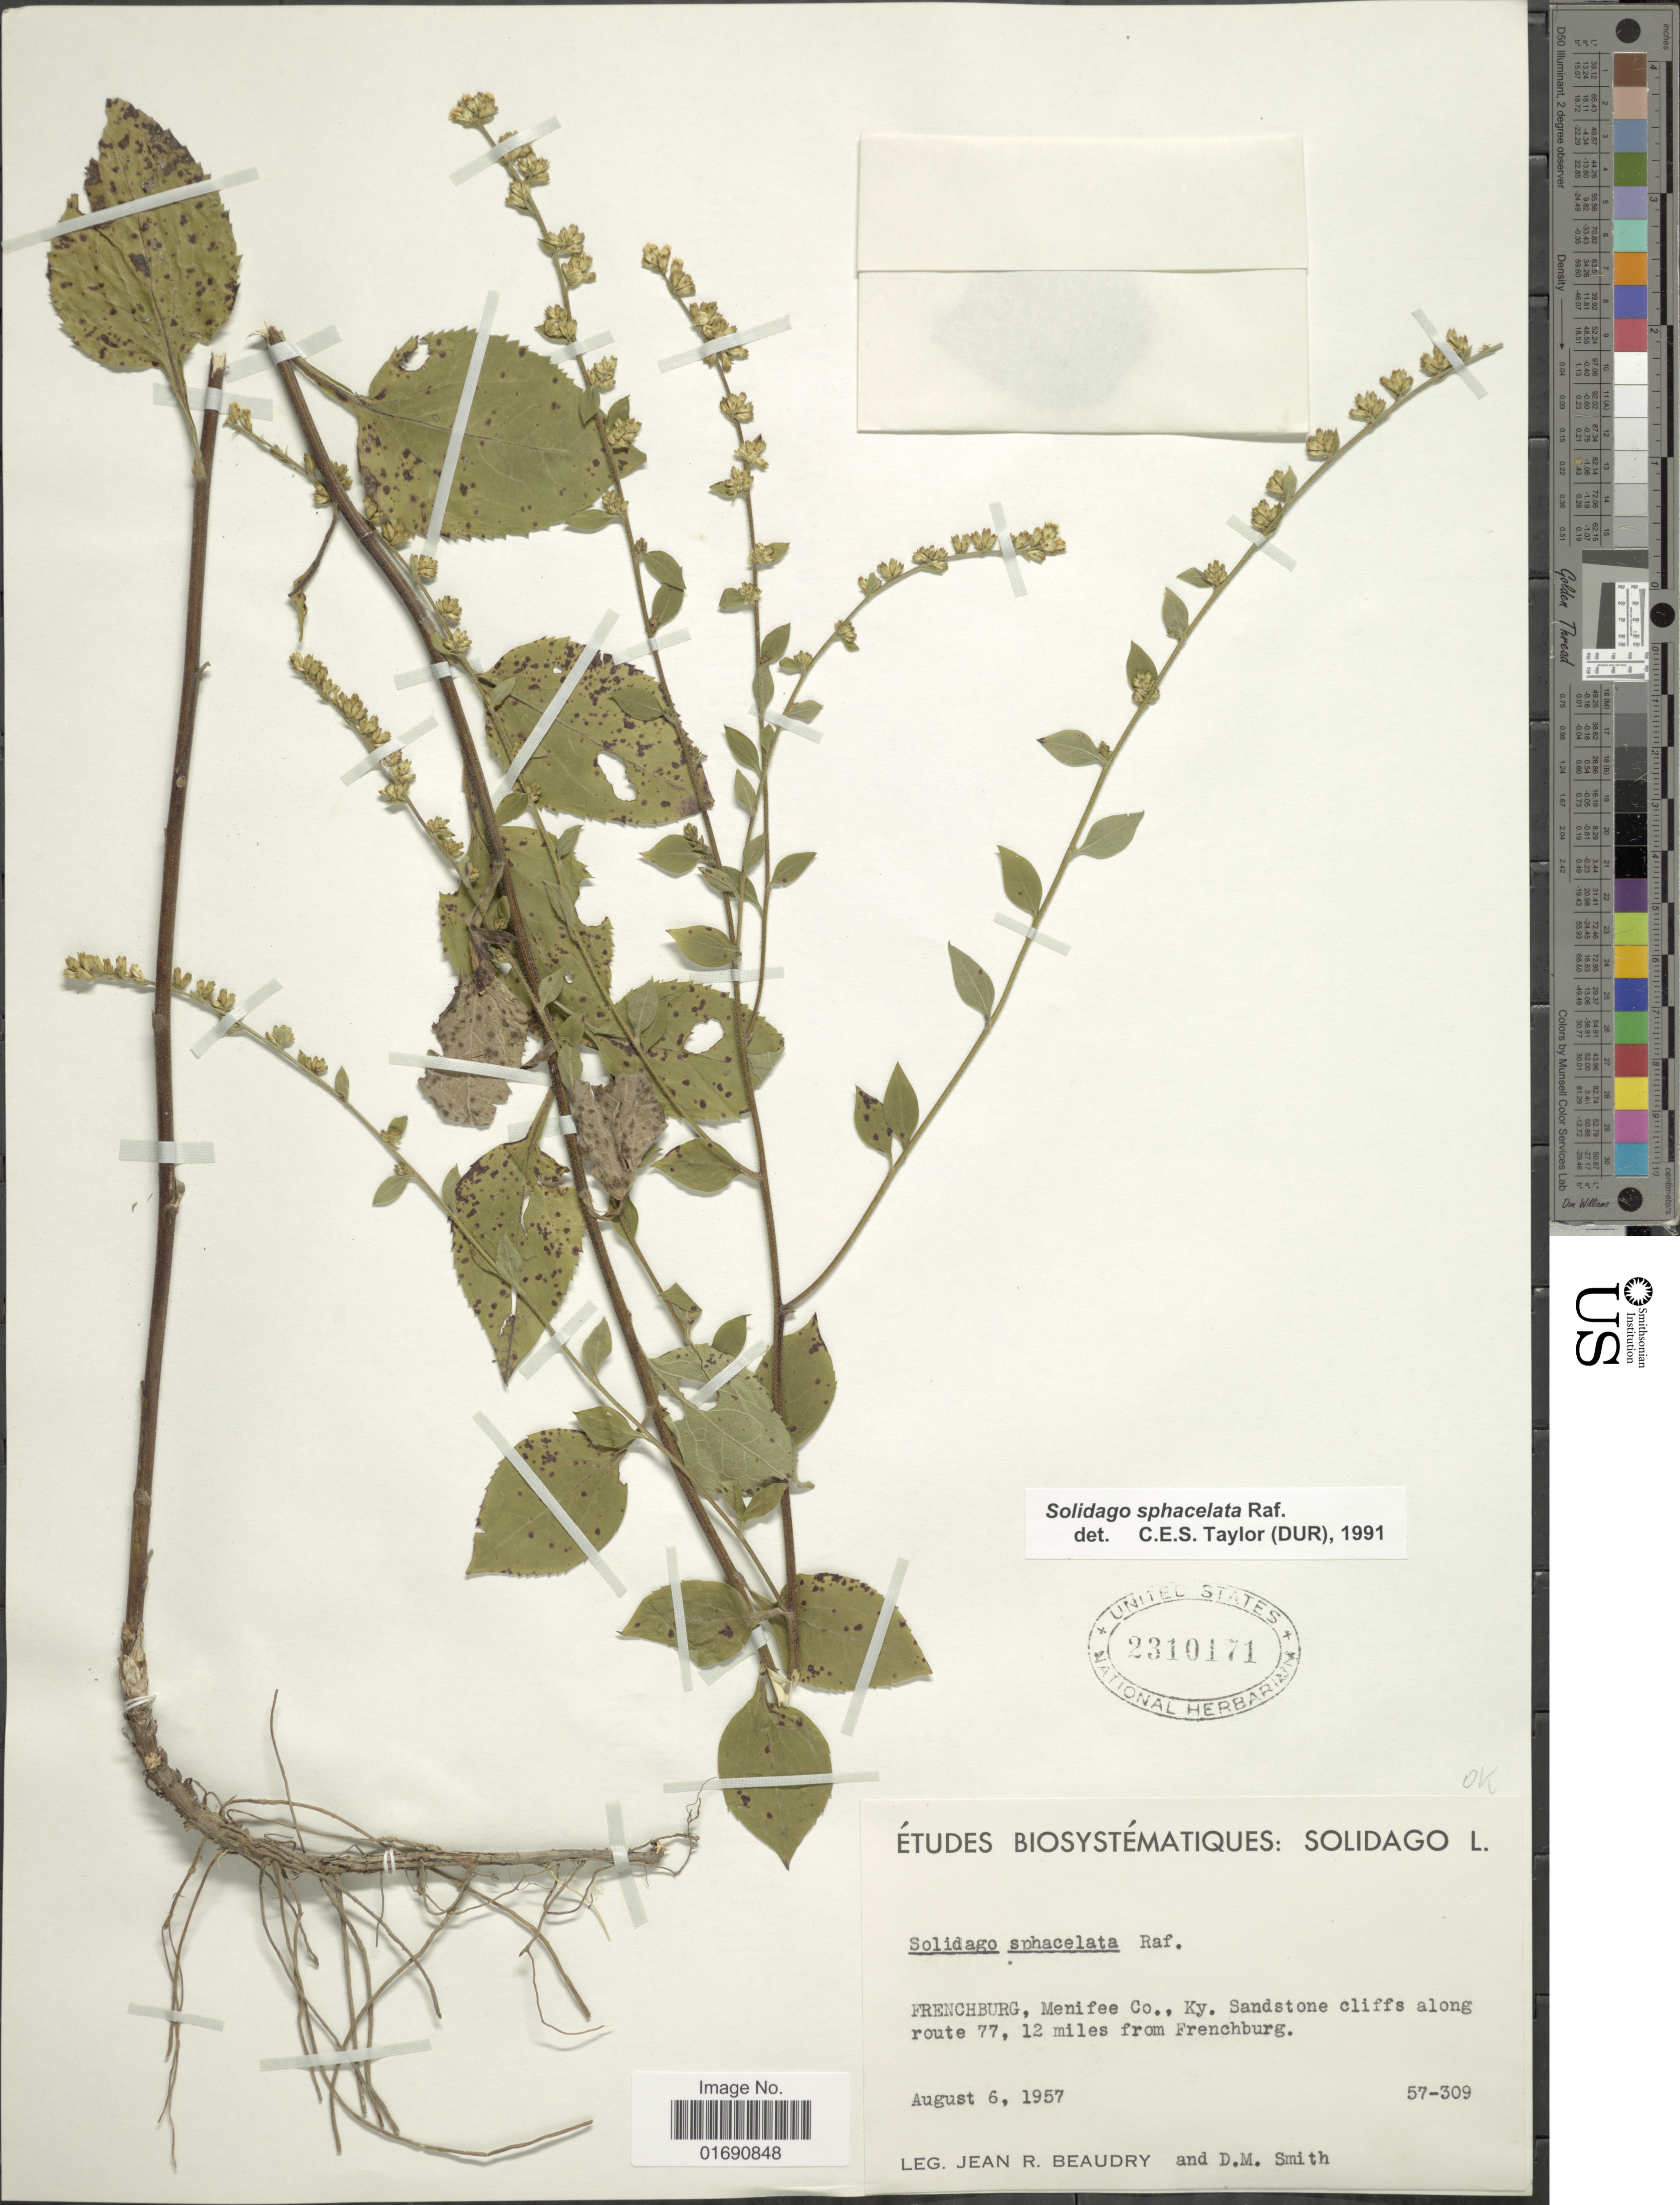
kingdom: Plantae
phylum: Tracheophyta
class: Magnoliopsida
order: Asterales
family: Asteraceae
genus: Solidago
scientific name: Solidago sphacelata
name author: Raf.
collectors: J. Beaudry & D. M. Smith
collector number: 57-309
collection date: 1957-08-06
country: United States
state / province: Kentucky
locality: Frenchburg, Menifee Co., Sandstone cliffs along route 77, 12 miles from Frenchburg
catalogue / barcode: US 2310171